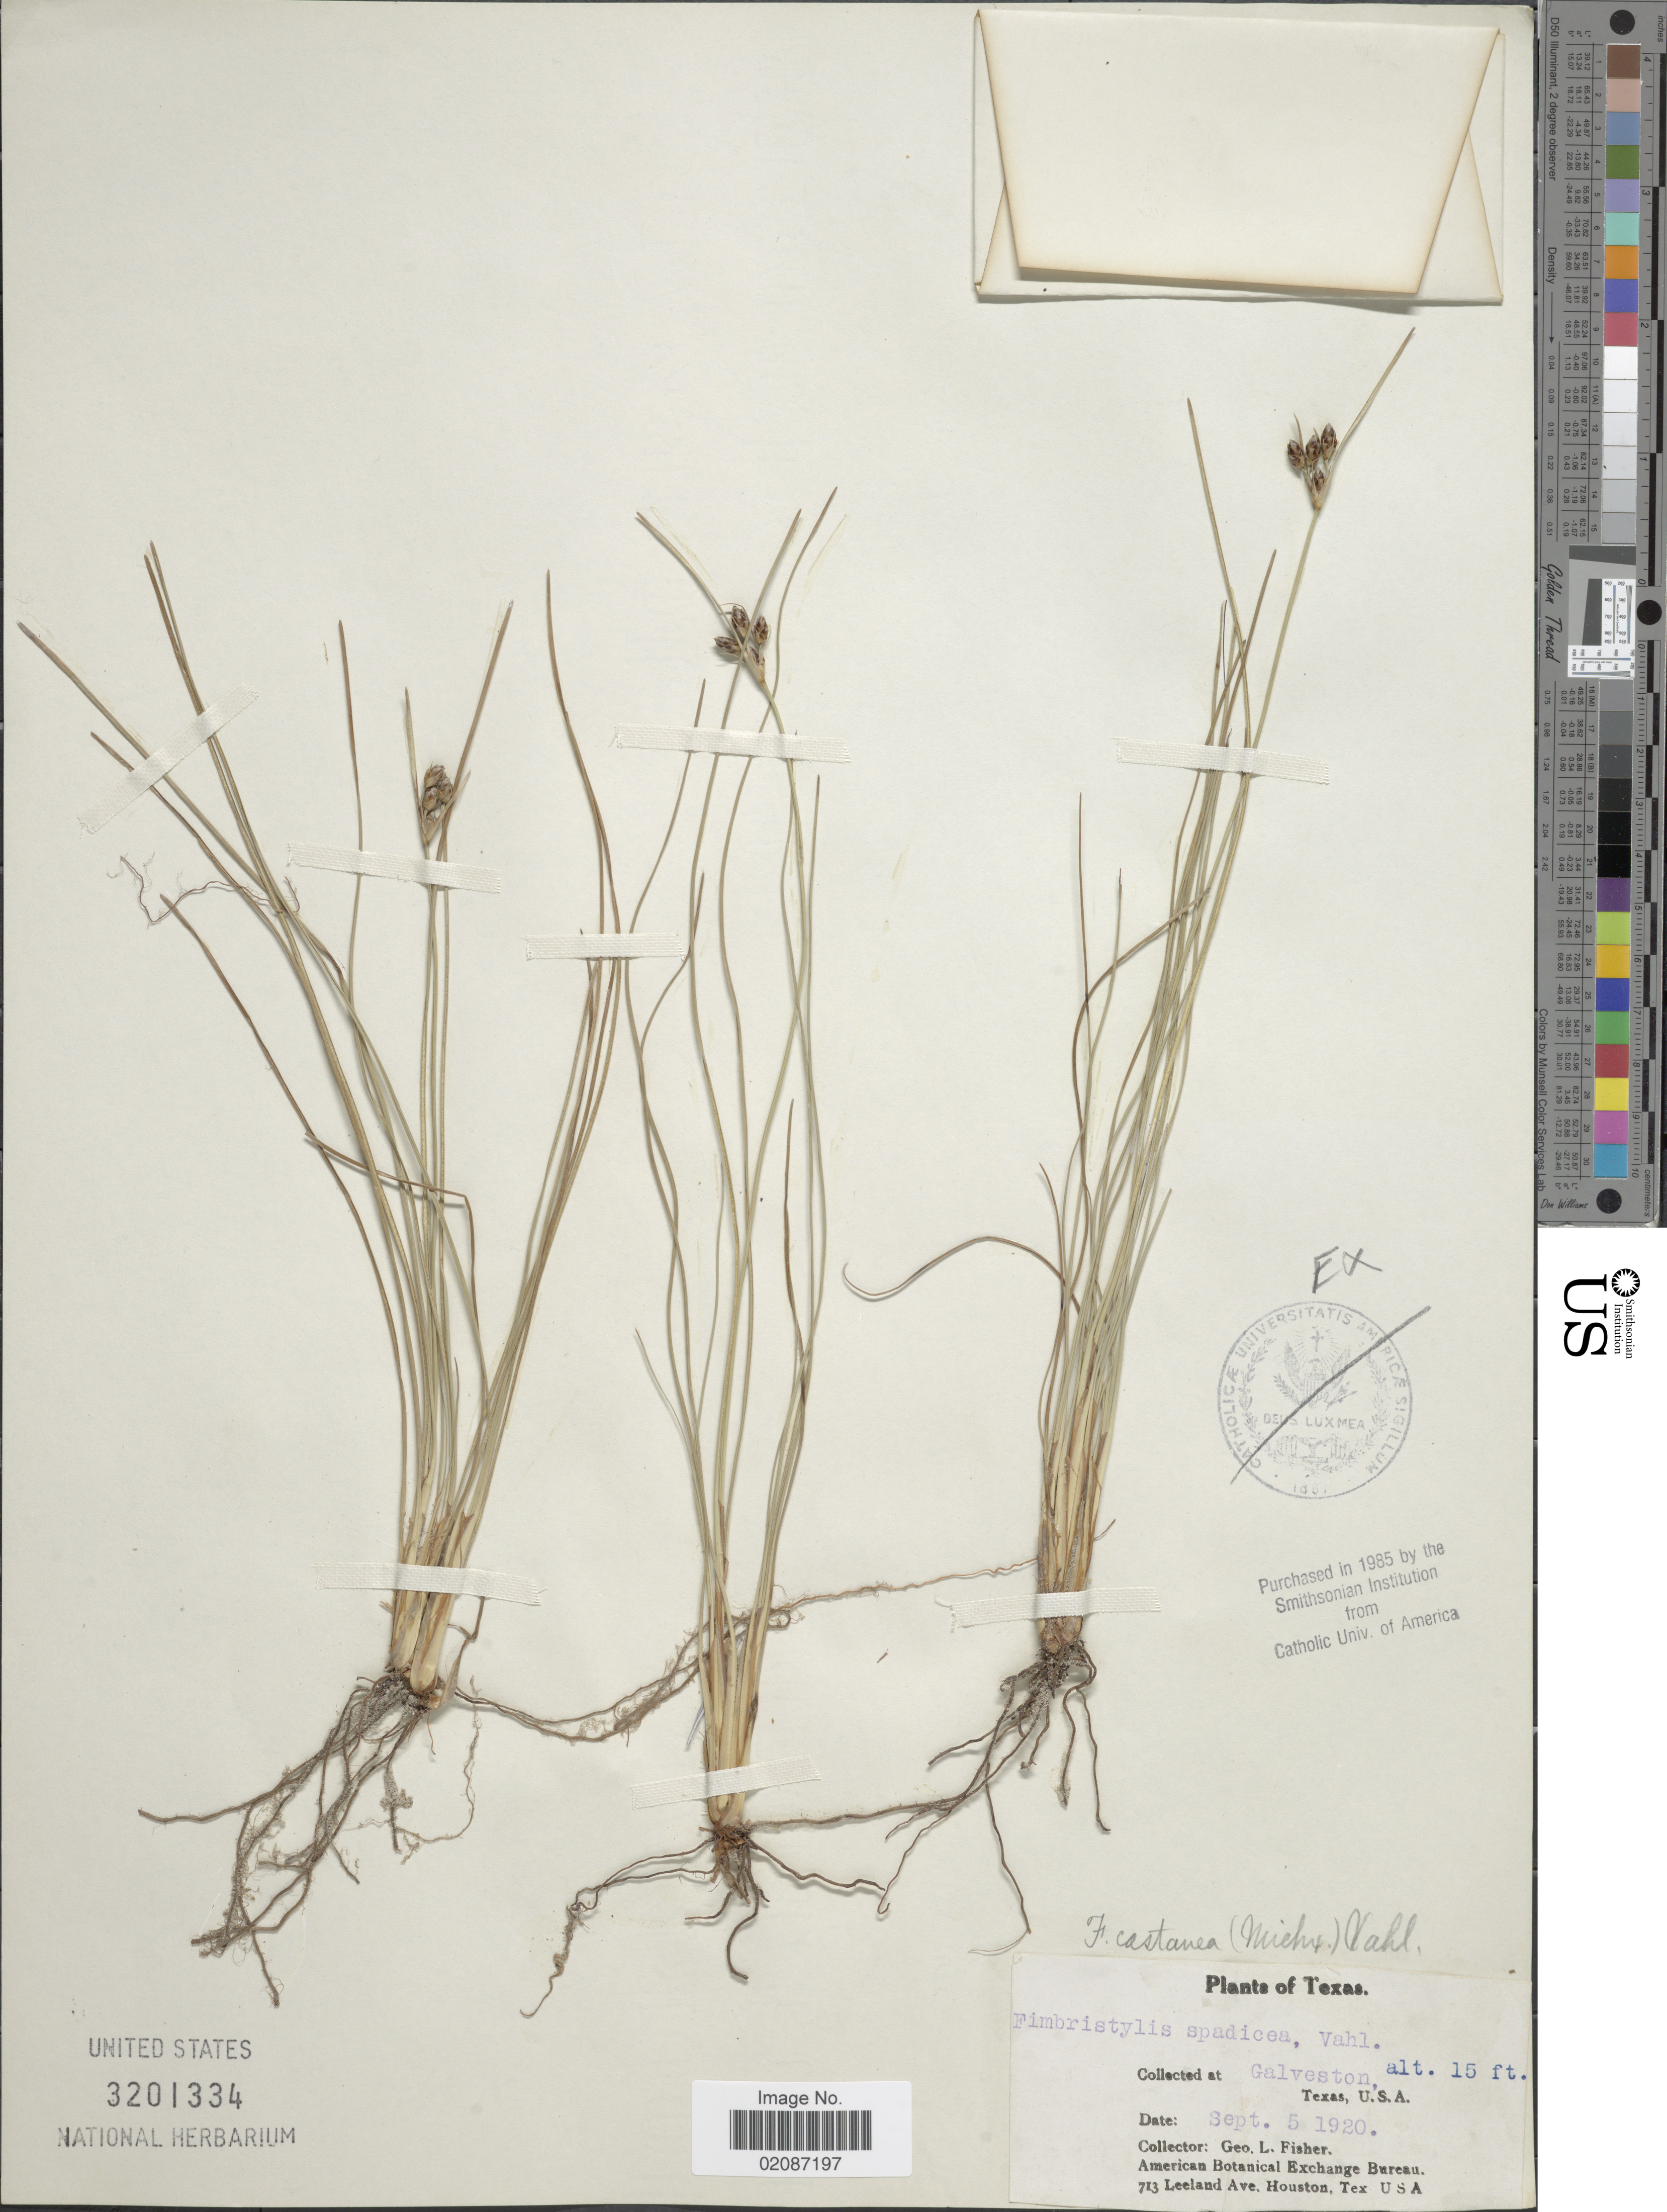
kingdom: Plantae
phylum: Tracheophyta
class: Liliopsida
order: Poales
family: Cyperaceae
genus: Fimbristylis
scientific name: Fimbristylis spadicea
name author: (L.) Vahl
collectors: G. L. Fisher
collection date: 1920-09-05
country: United States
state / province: Texas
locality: Galveston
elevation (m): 5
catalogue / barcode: US 3201334